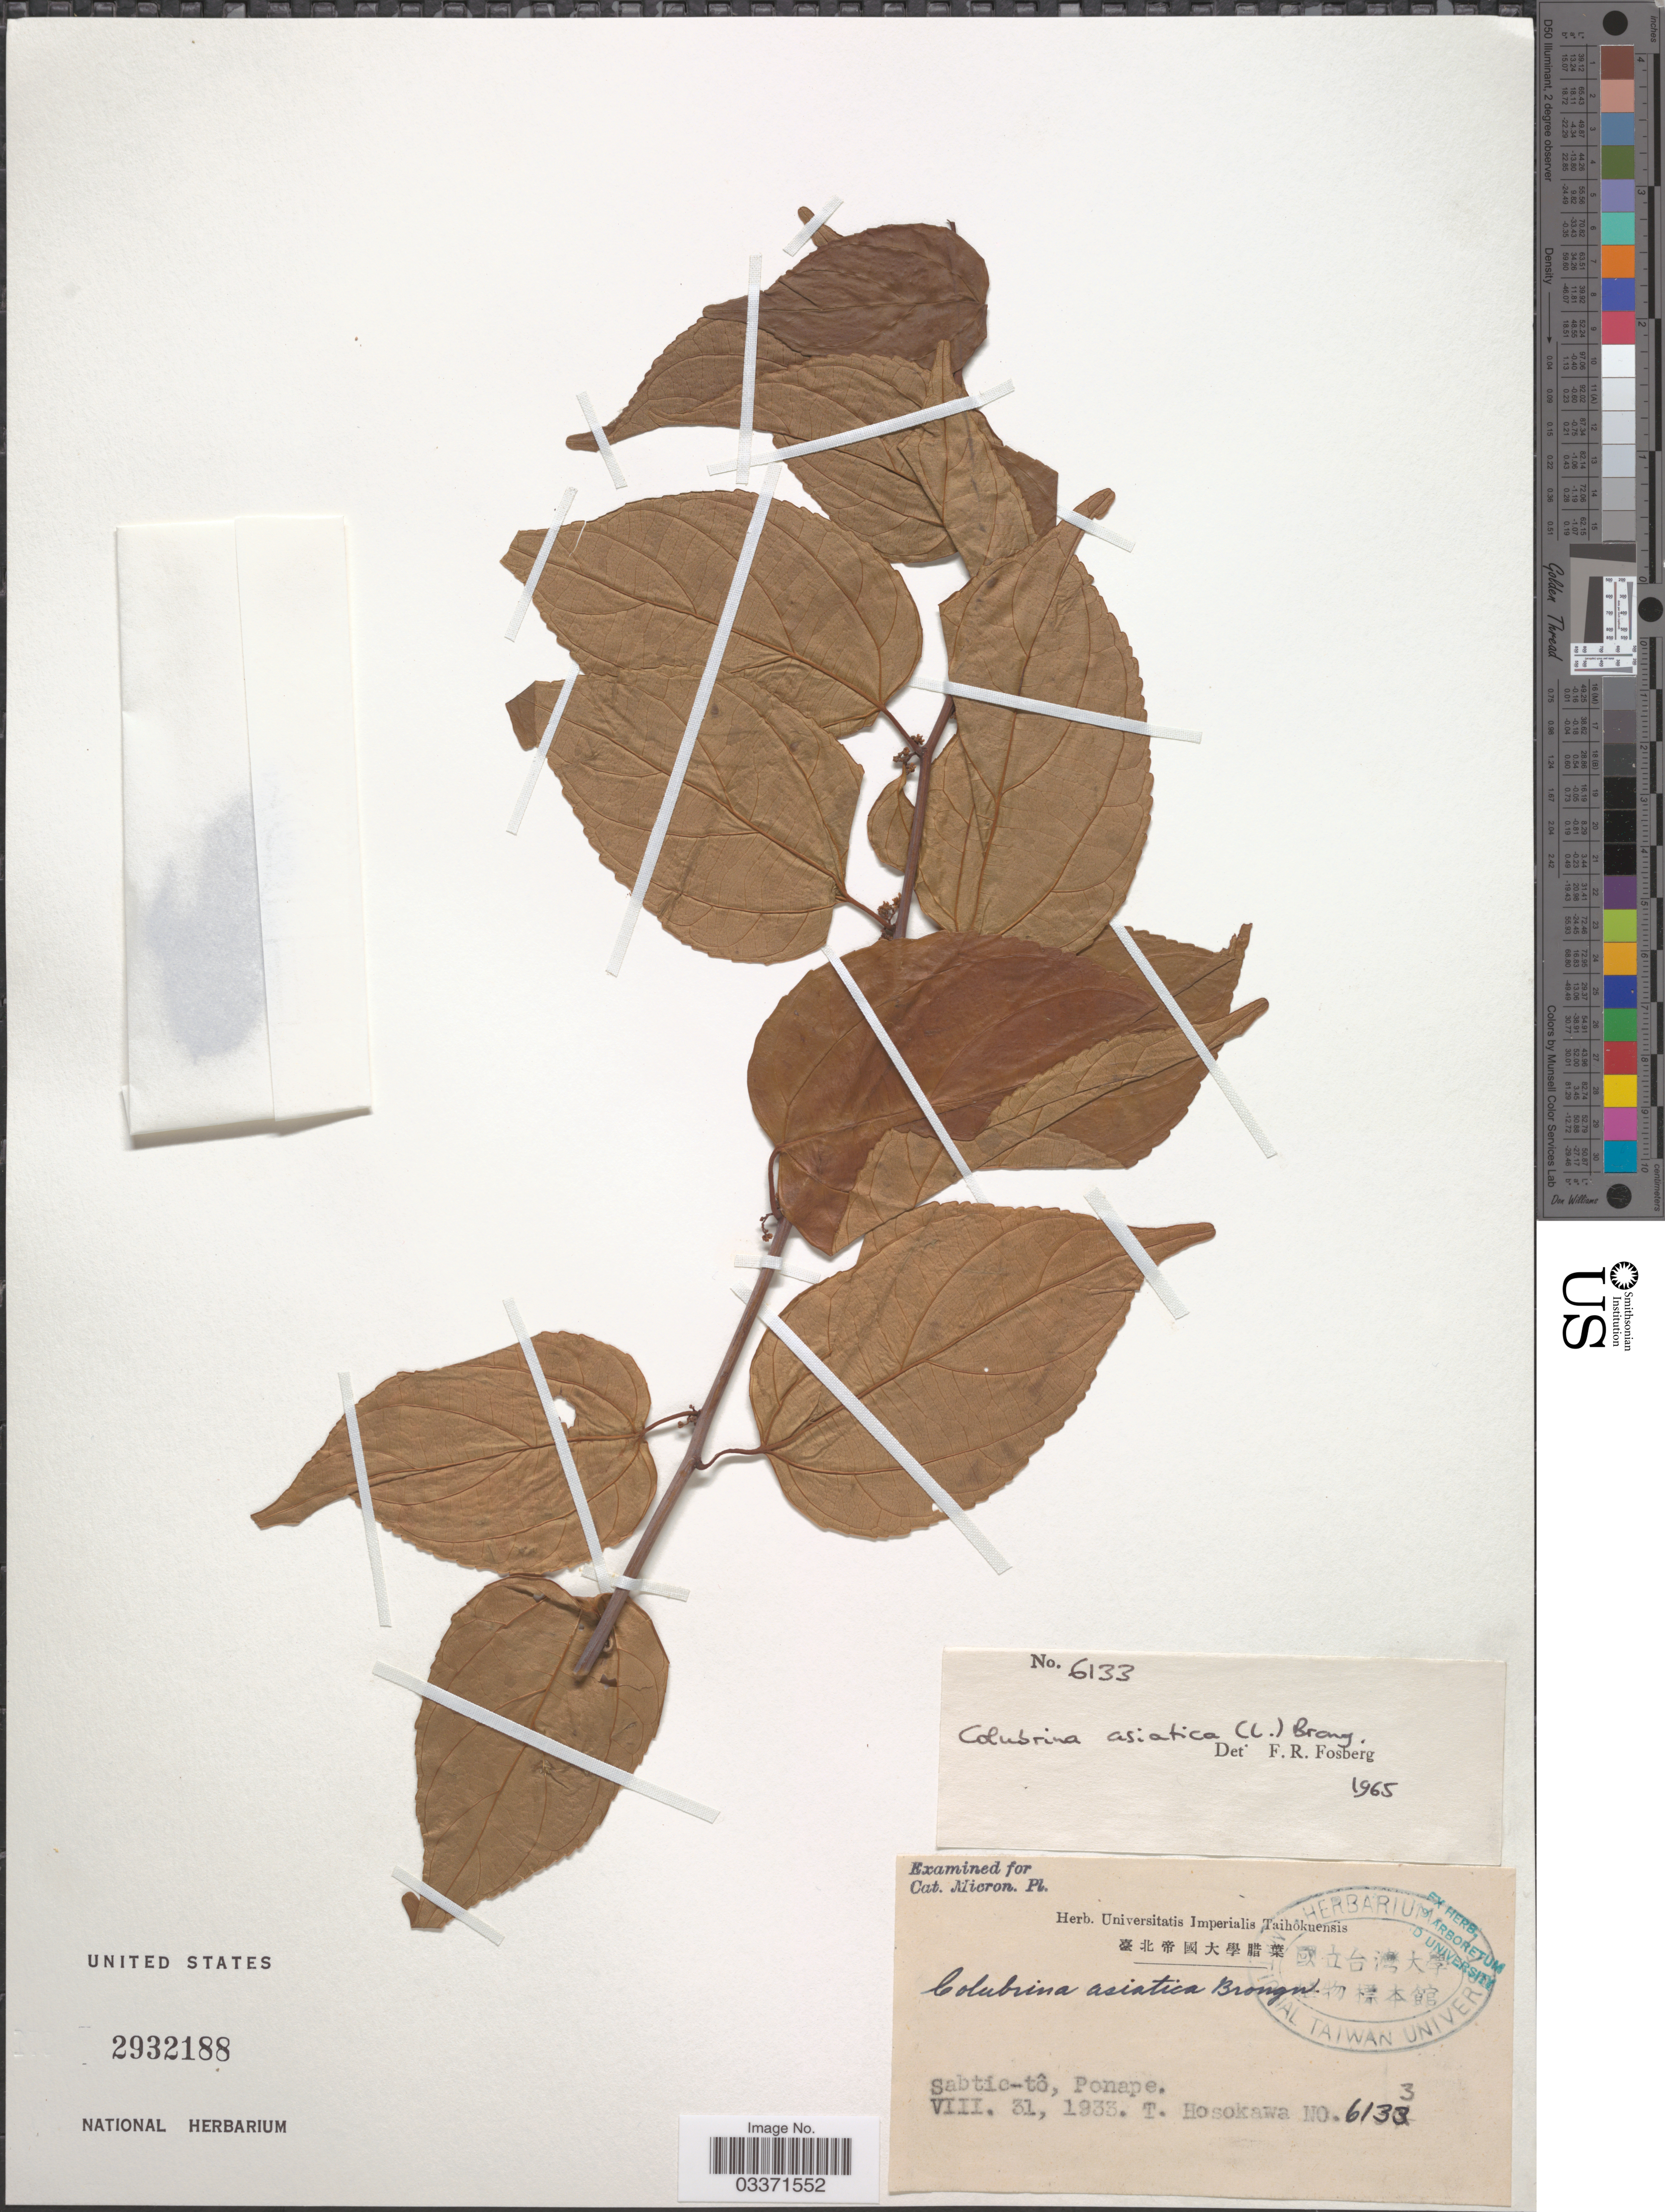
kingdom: Plantae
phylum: Tracheophyta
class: Magnoliopsida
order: Rosales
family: Rhamnaceae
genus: Colubrina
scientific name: Colubrina asiatica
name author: (L.) Brongn.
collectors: T. Hosokawa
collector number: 6133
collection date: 1933-08-31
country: Micronesia, Federated States of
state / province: Pohnpei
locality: Sabtic-tô, Ponape.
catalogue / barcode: US 2932188